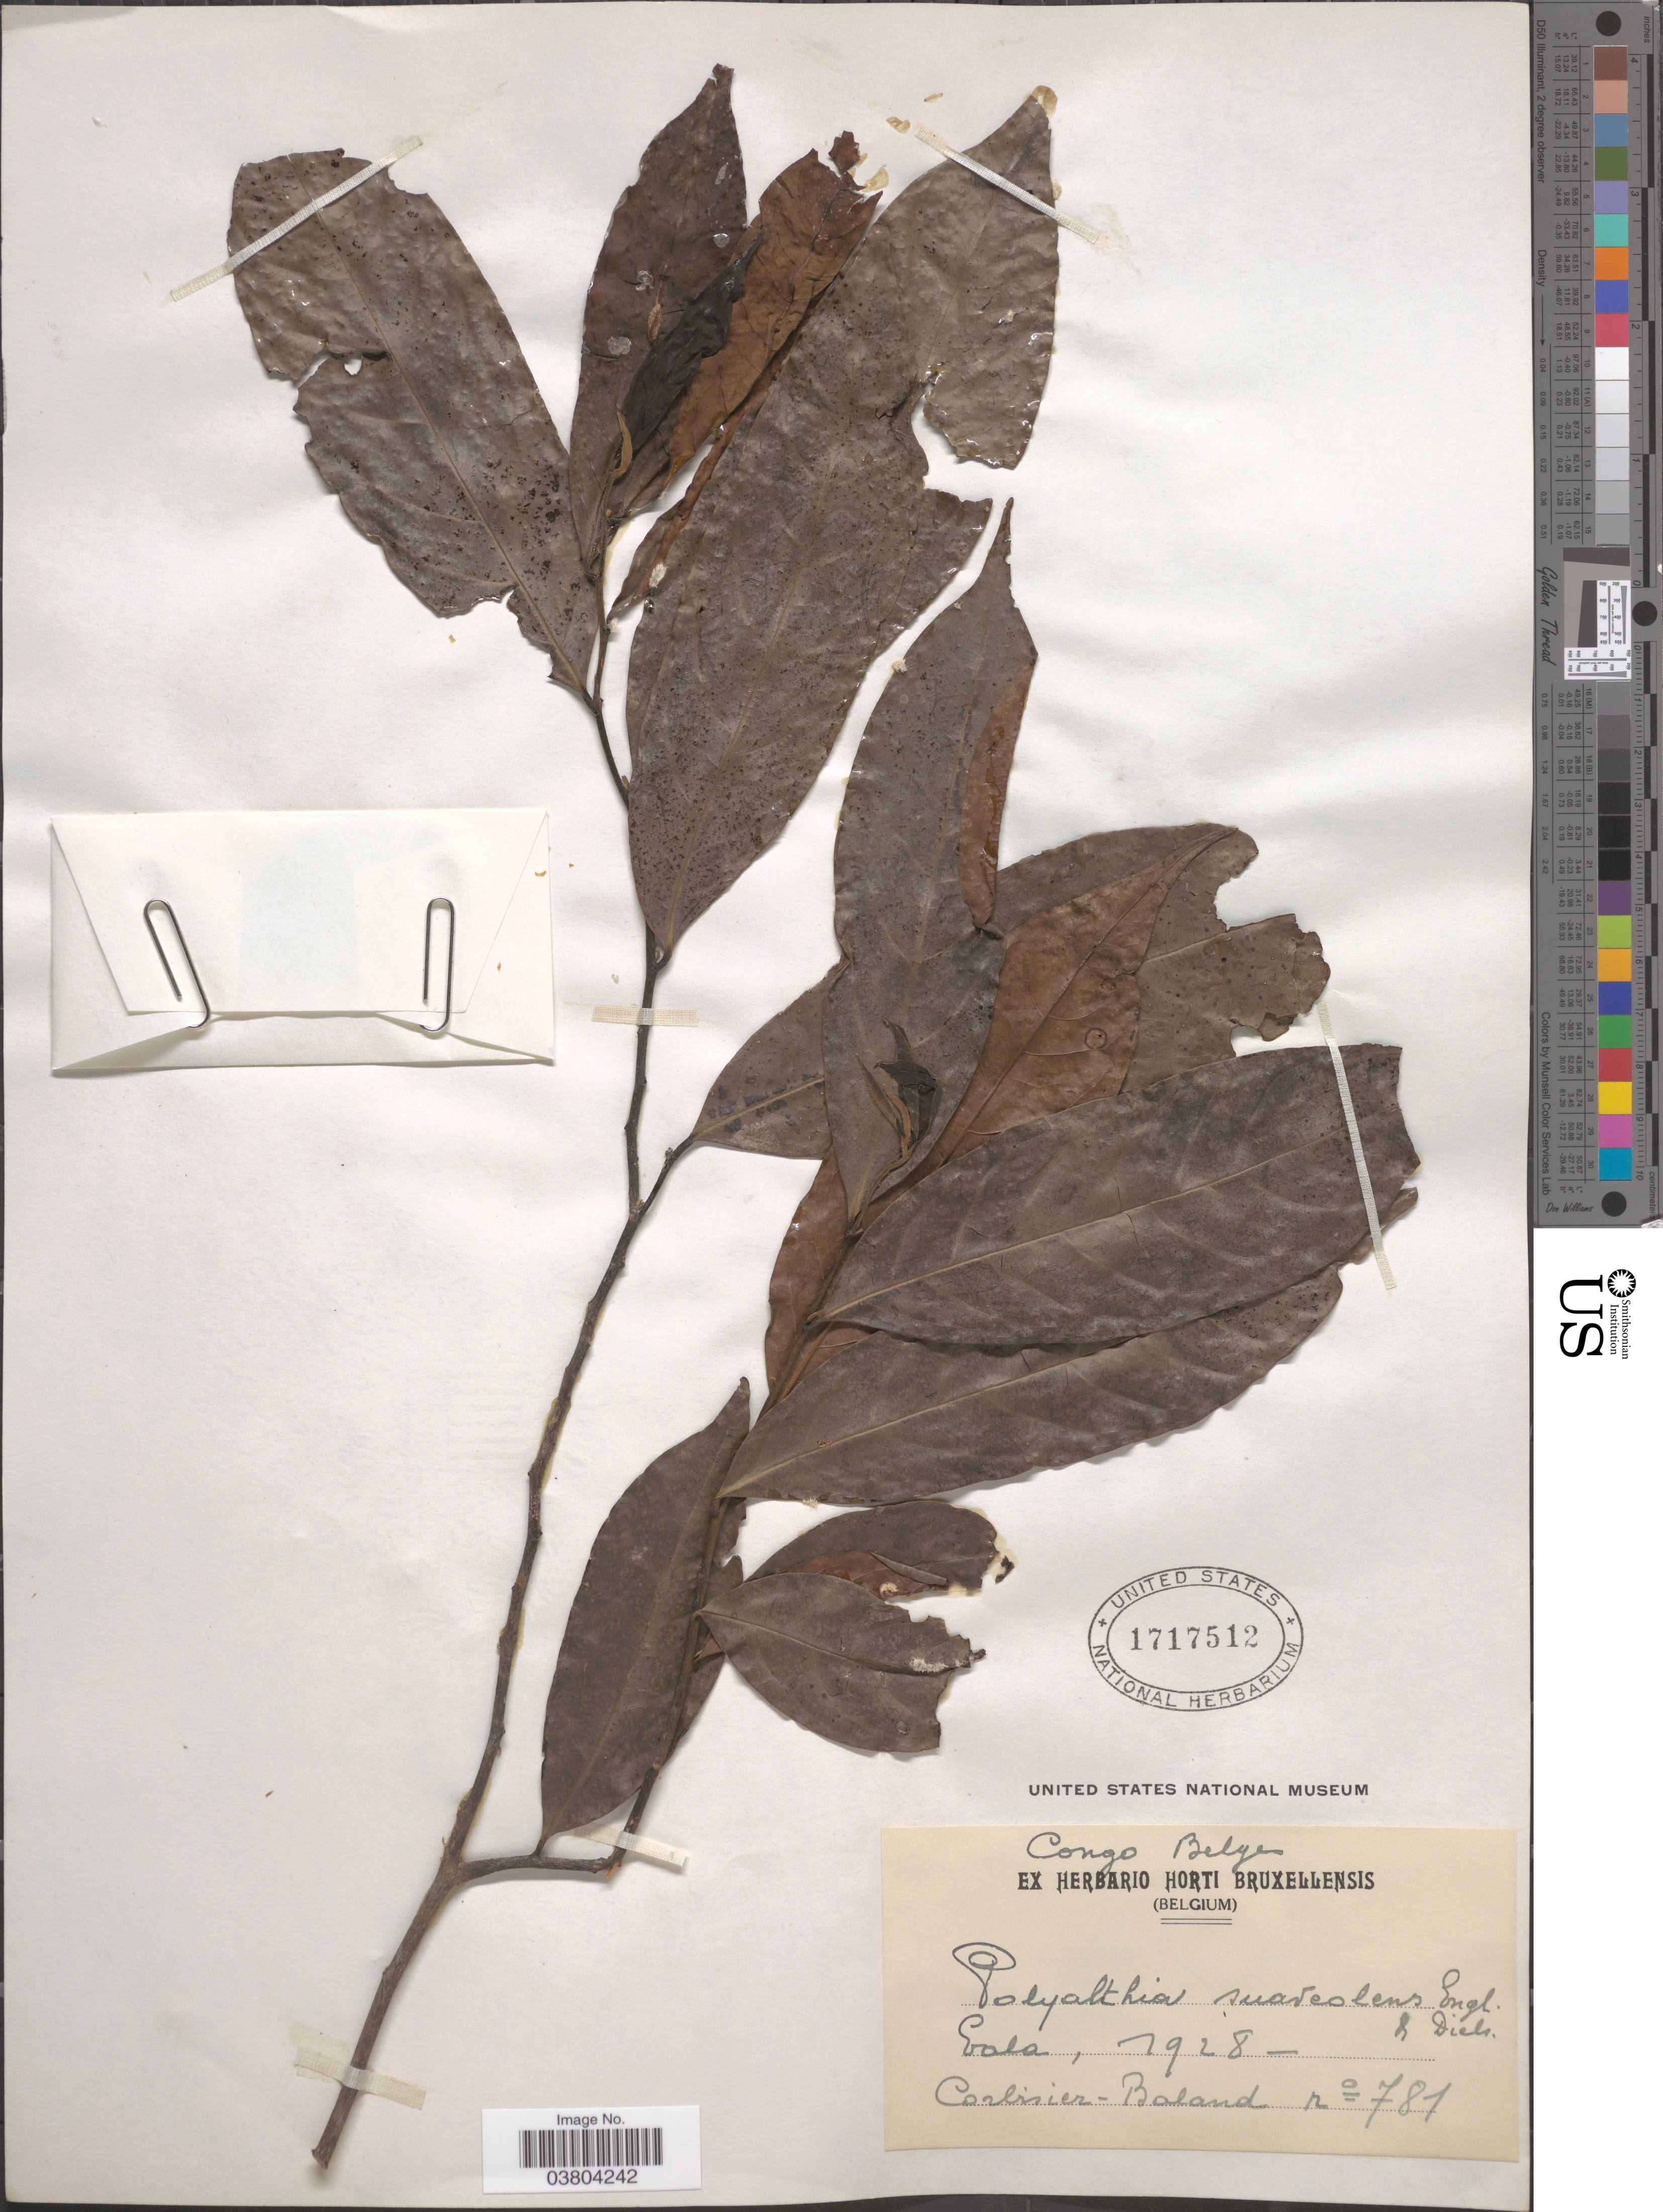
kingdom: Plantae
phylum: Tracheophyta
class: Magnoliopsida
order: Magnoliales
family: Annonaceae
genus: Greenwayodendron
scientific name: Greenwayodendron suaveolens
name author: (Engl. & Diels) Verdc.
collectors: Corbisier-Baland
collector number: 781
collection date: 1928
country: Congo, Democratic Republic of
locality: Congo Belge. Eala.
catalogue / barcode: US 1717512